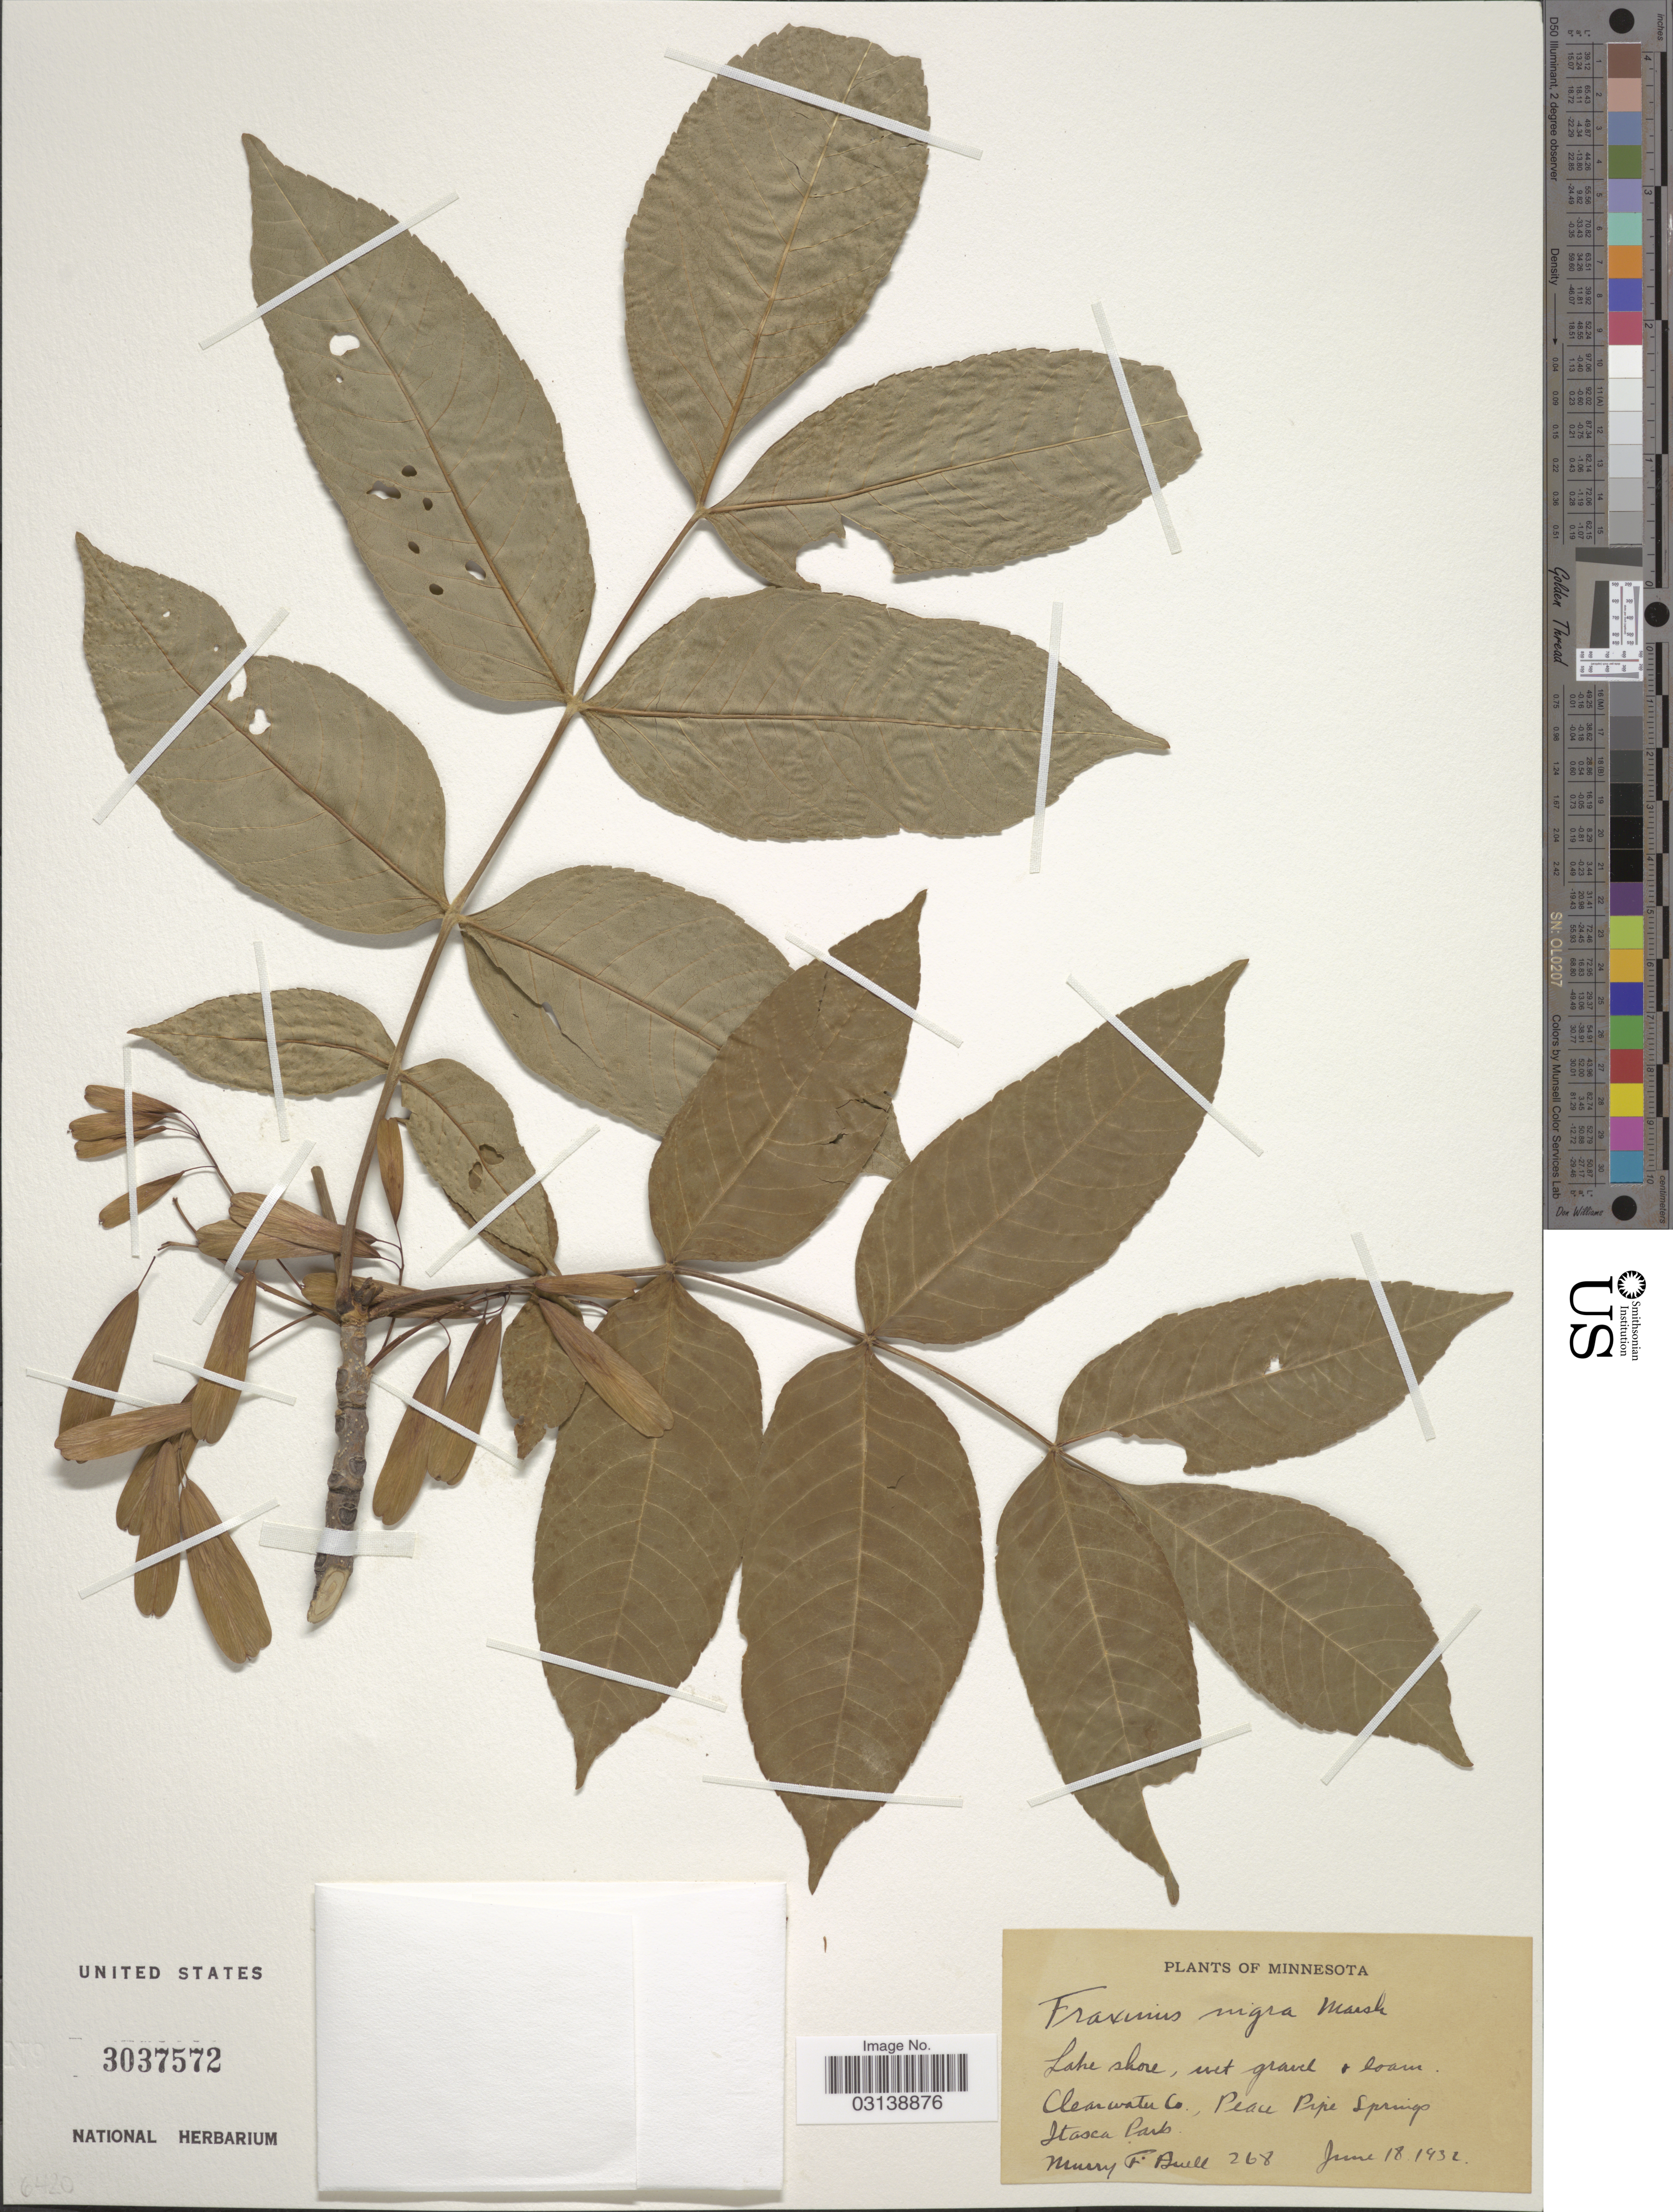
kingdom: Plantae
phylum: Tracheophyta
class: Magnoliopsida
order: Lamiales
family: Oleaceae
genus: Fraxinus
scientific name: Fraxinus nigra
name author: Marshall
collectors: M. Buell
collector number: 268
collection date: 1932-06-18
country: United States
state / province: Minnesota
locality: Lake shore, Clearwater Co., Peace Pipe Springs, Itasca Park.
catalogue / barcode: US 3037572